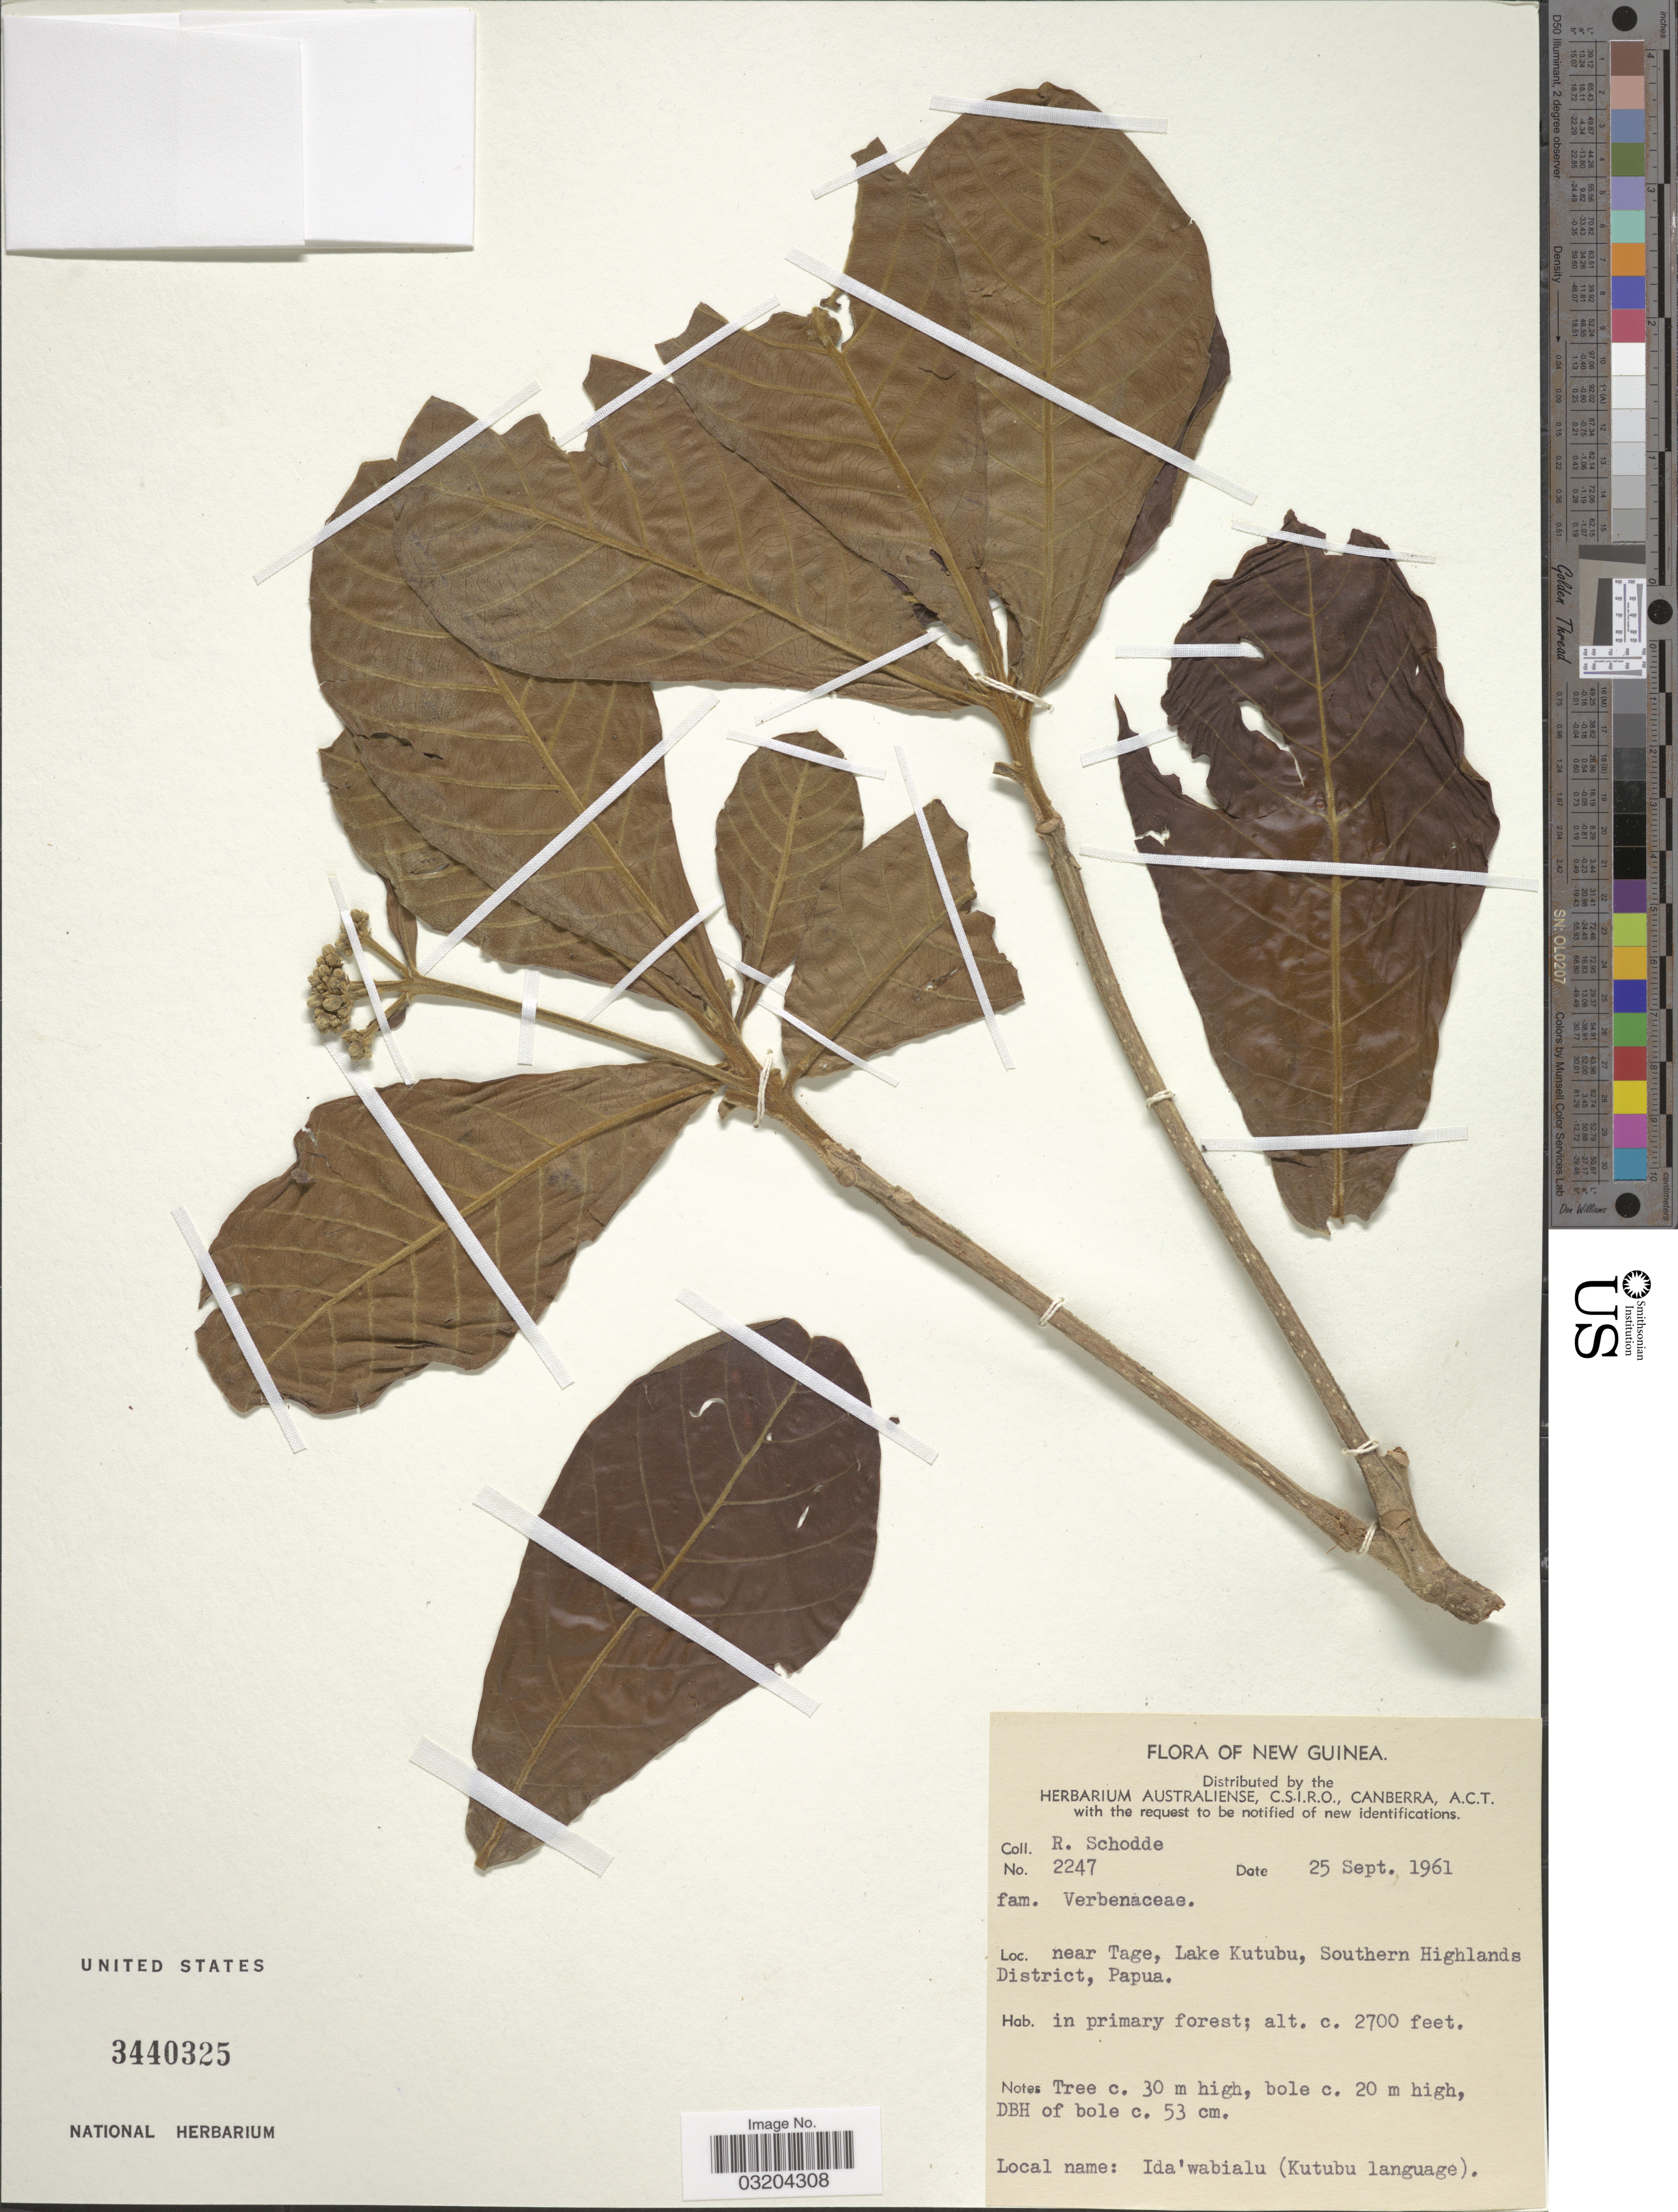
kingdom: Plantae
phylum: Tracheophyta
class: Magnoliopsida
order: Lamiales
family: Verbenaceae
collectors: R. Schodde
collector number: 2247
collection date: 1961-09-25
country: Papua New Guinea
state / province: Southern Highlands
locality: New Guinea, near Tage, Lake Kutubu, Southern Highlands District, Papua.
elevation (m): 823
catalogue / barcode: US 3440325